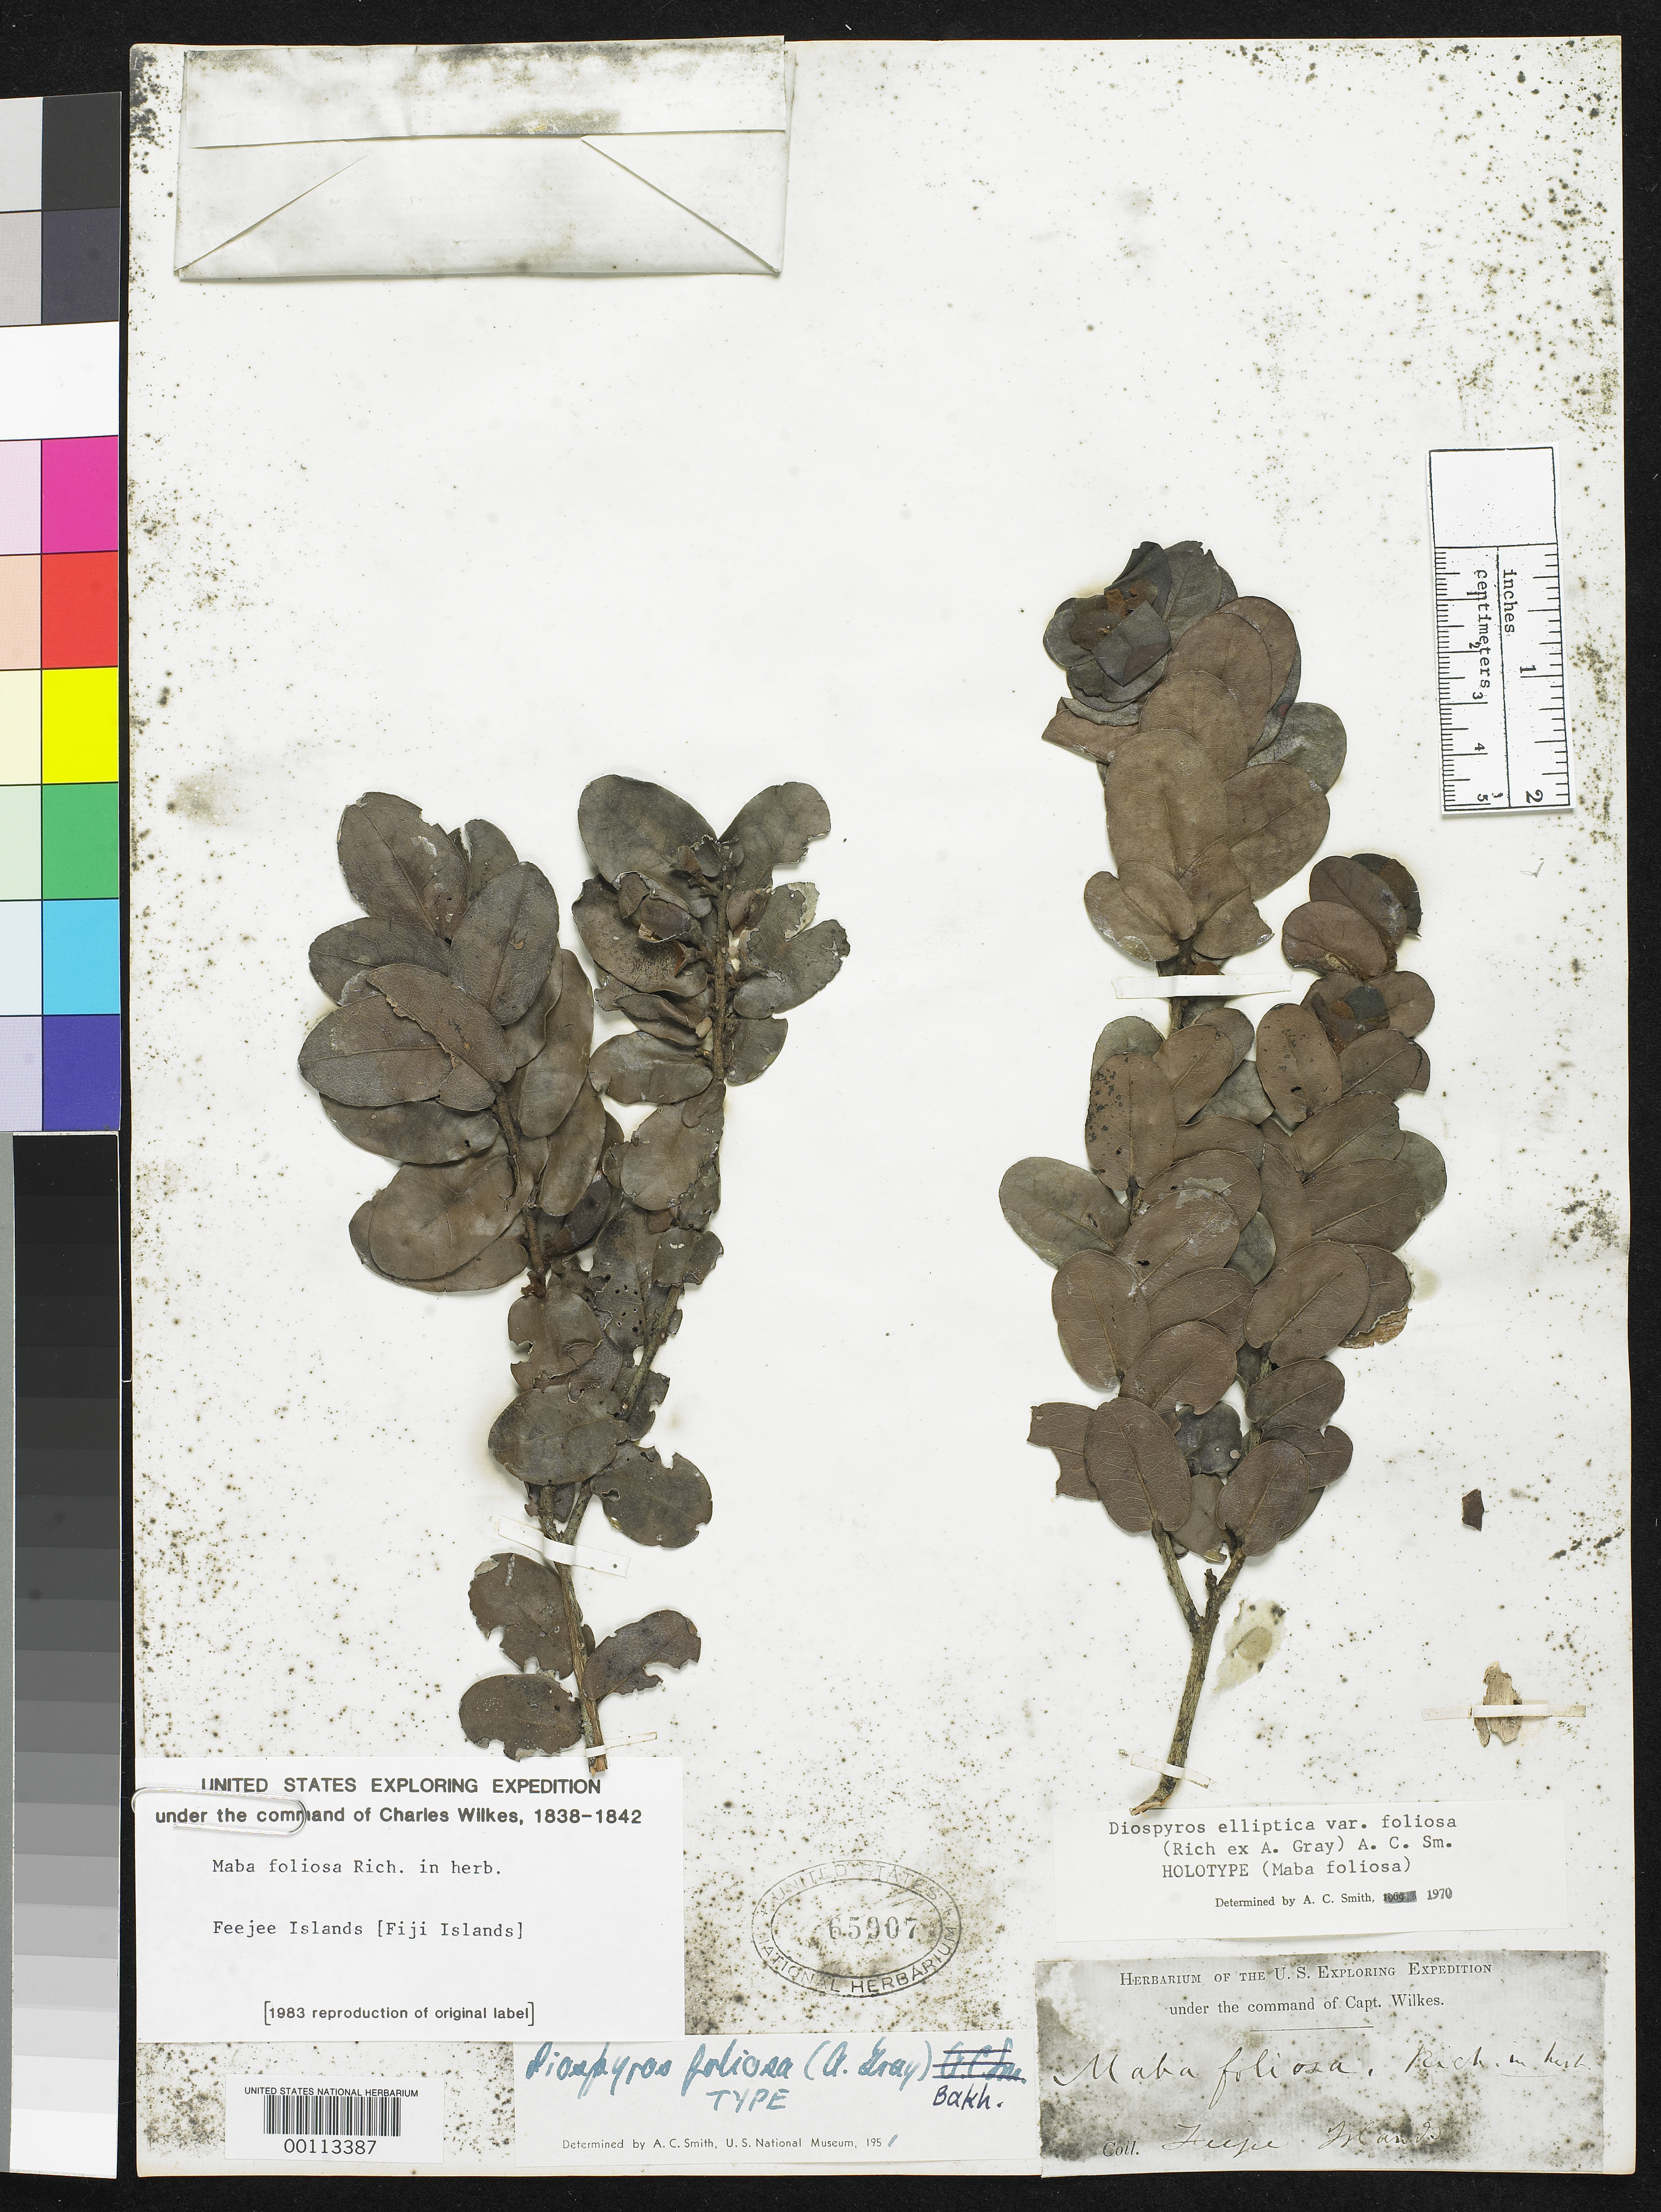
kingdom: Plantae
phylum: Tracheophyta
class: Magnoliopsida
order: Ericales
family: Ebenaceae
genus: Maba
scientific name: Maba foliosa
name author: W.P. Rich ex A. Gray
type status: Holotype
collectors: Wilkes Explor. Exped.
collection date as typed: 1840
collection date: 1840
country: Fiji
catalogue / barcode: US 65907